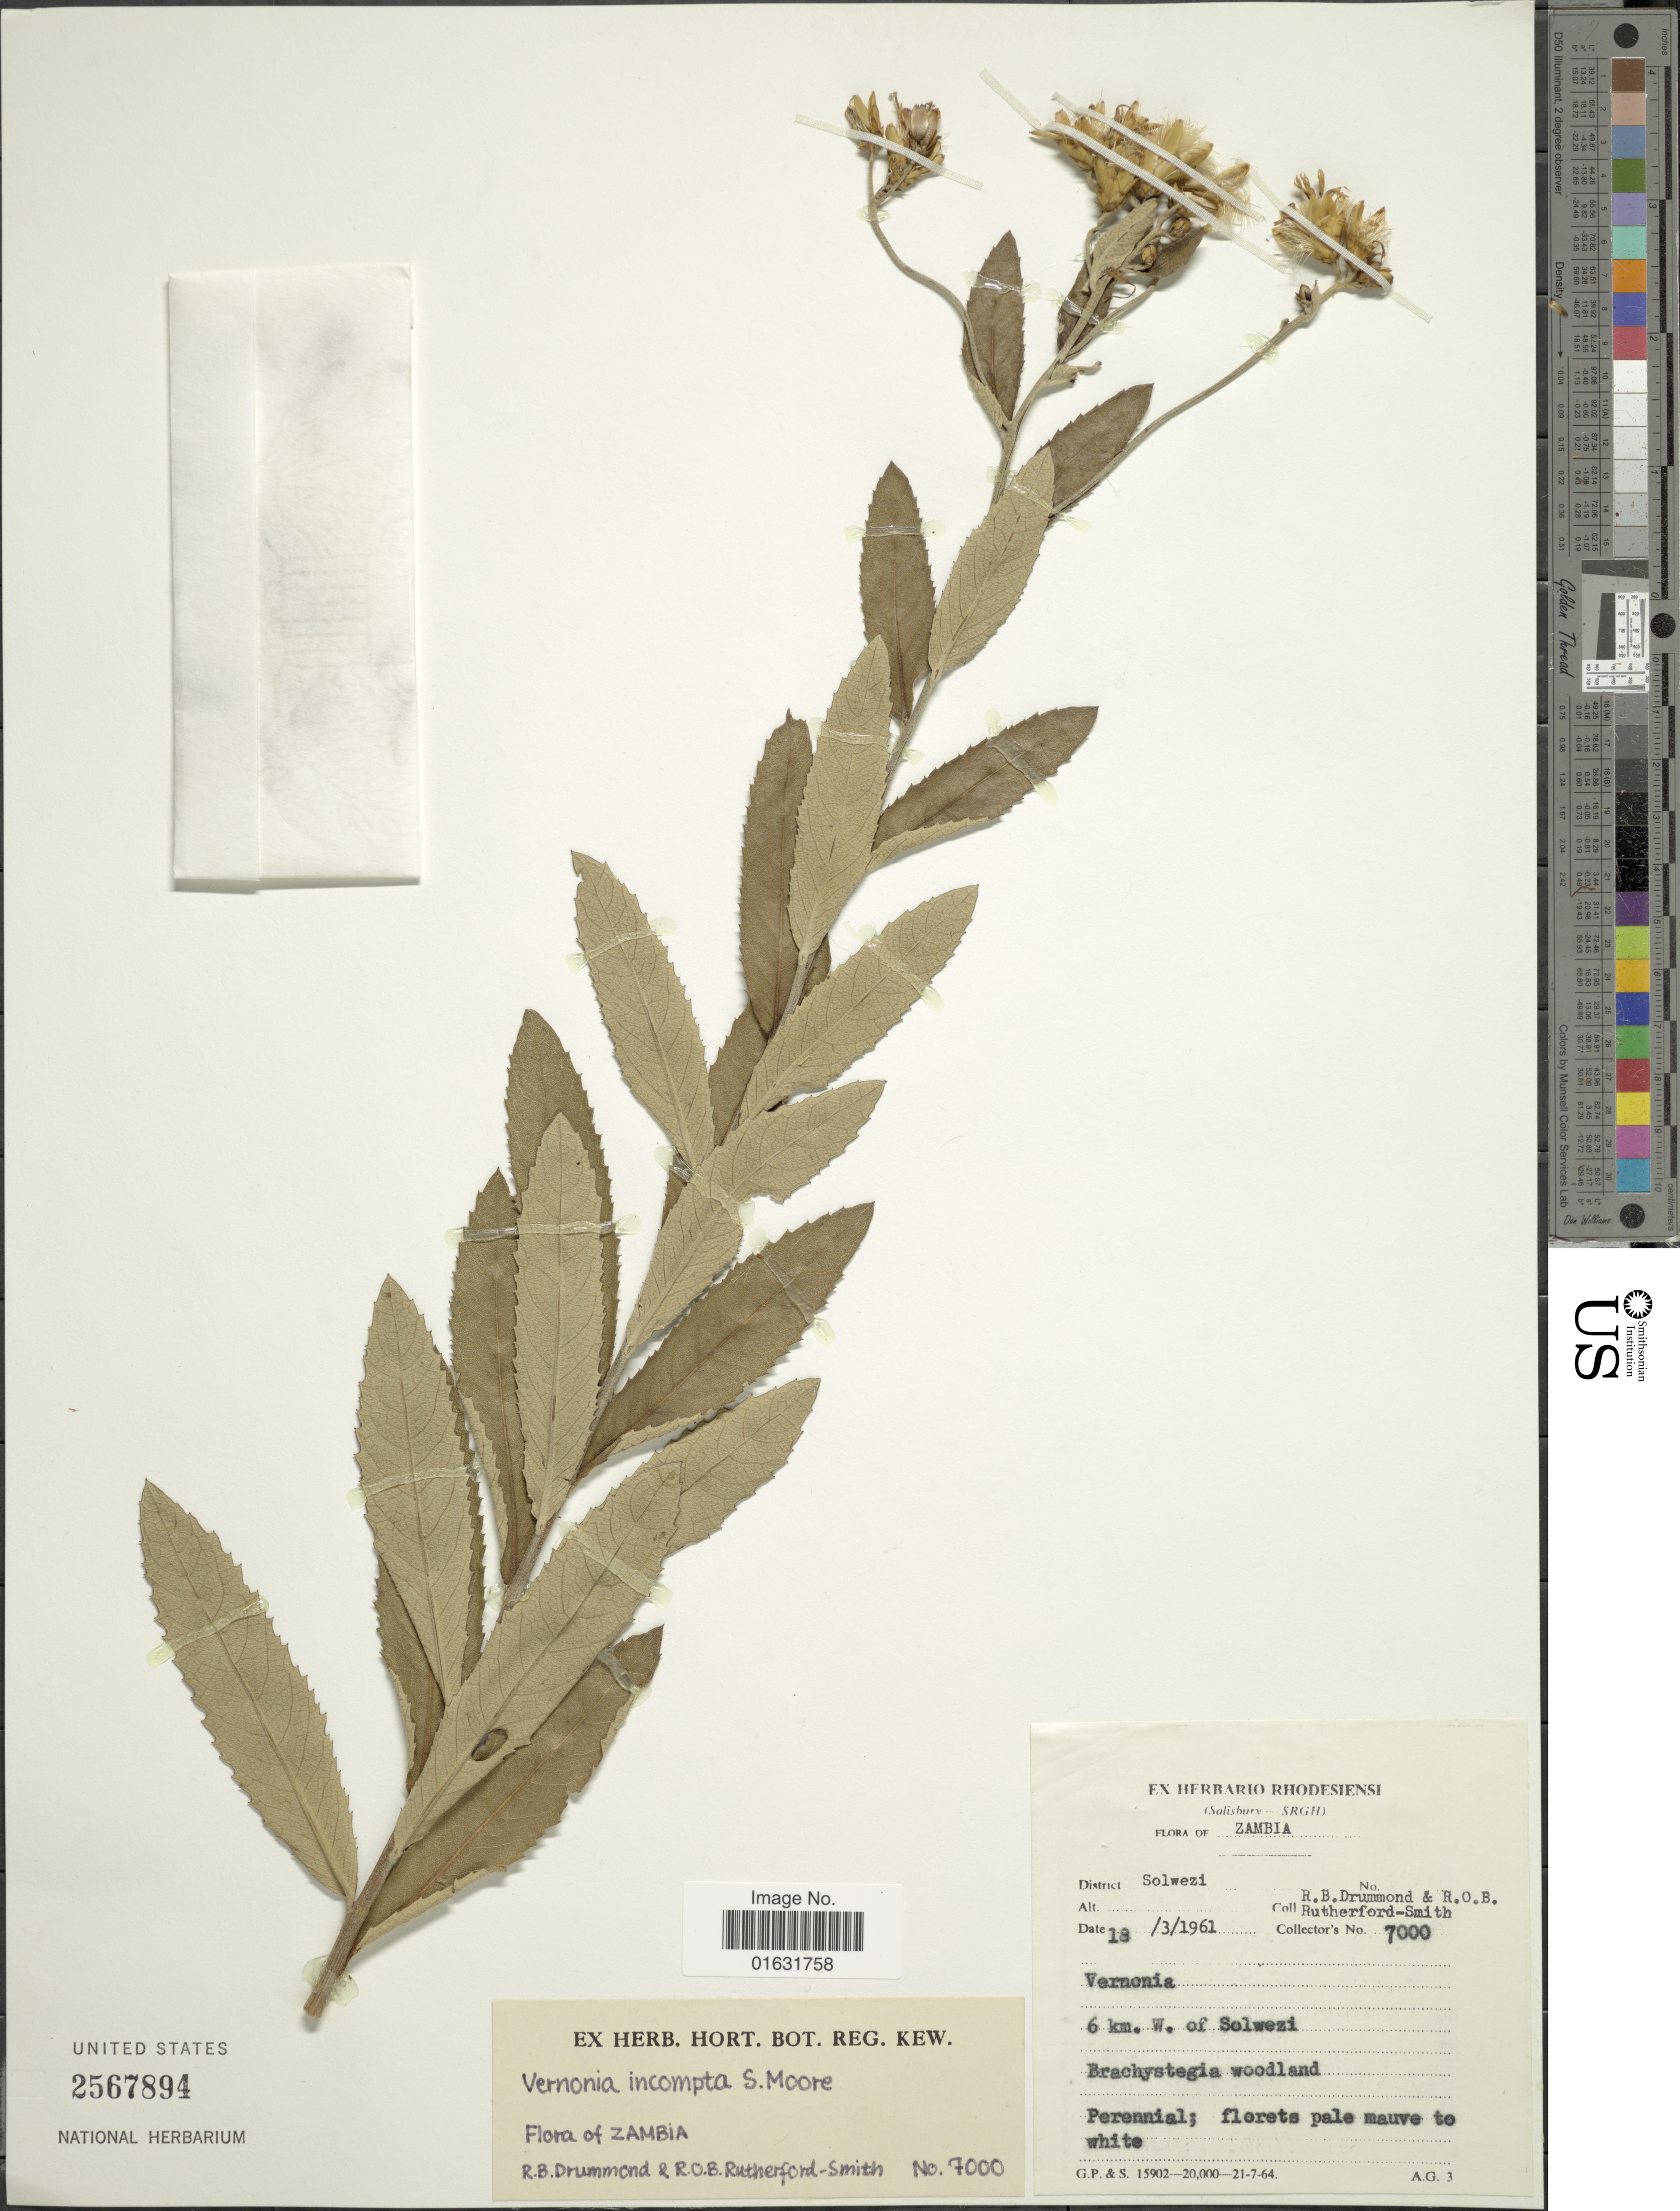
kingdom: Plantae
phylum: Tracheophyta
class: Magnoliopsida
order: Asterales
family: Asteraceae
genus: Baccharoides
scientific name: Baccharoides incompta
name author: (S. Moore) Isawumi et al.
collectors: R. Drummond & R. Rutherford-Smith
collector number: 7000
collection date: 1961-03-18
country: Zambia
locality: Rhodesia, Solwezi, 6 km. W. of Solwezi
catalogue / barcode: US 2567894